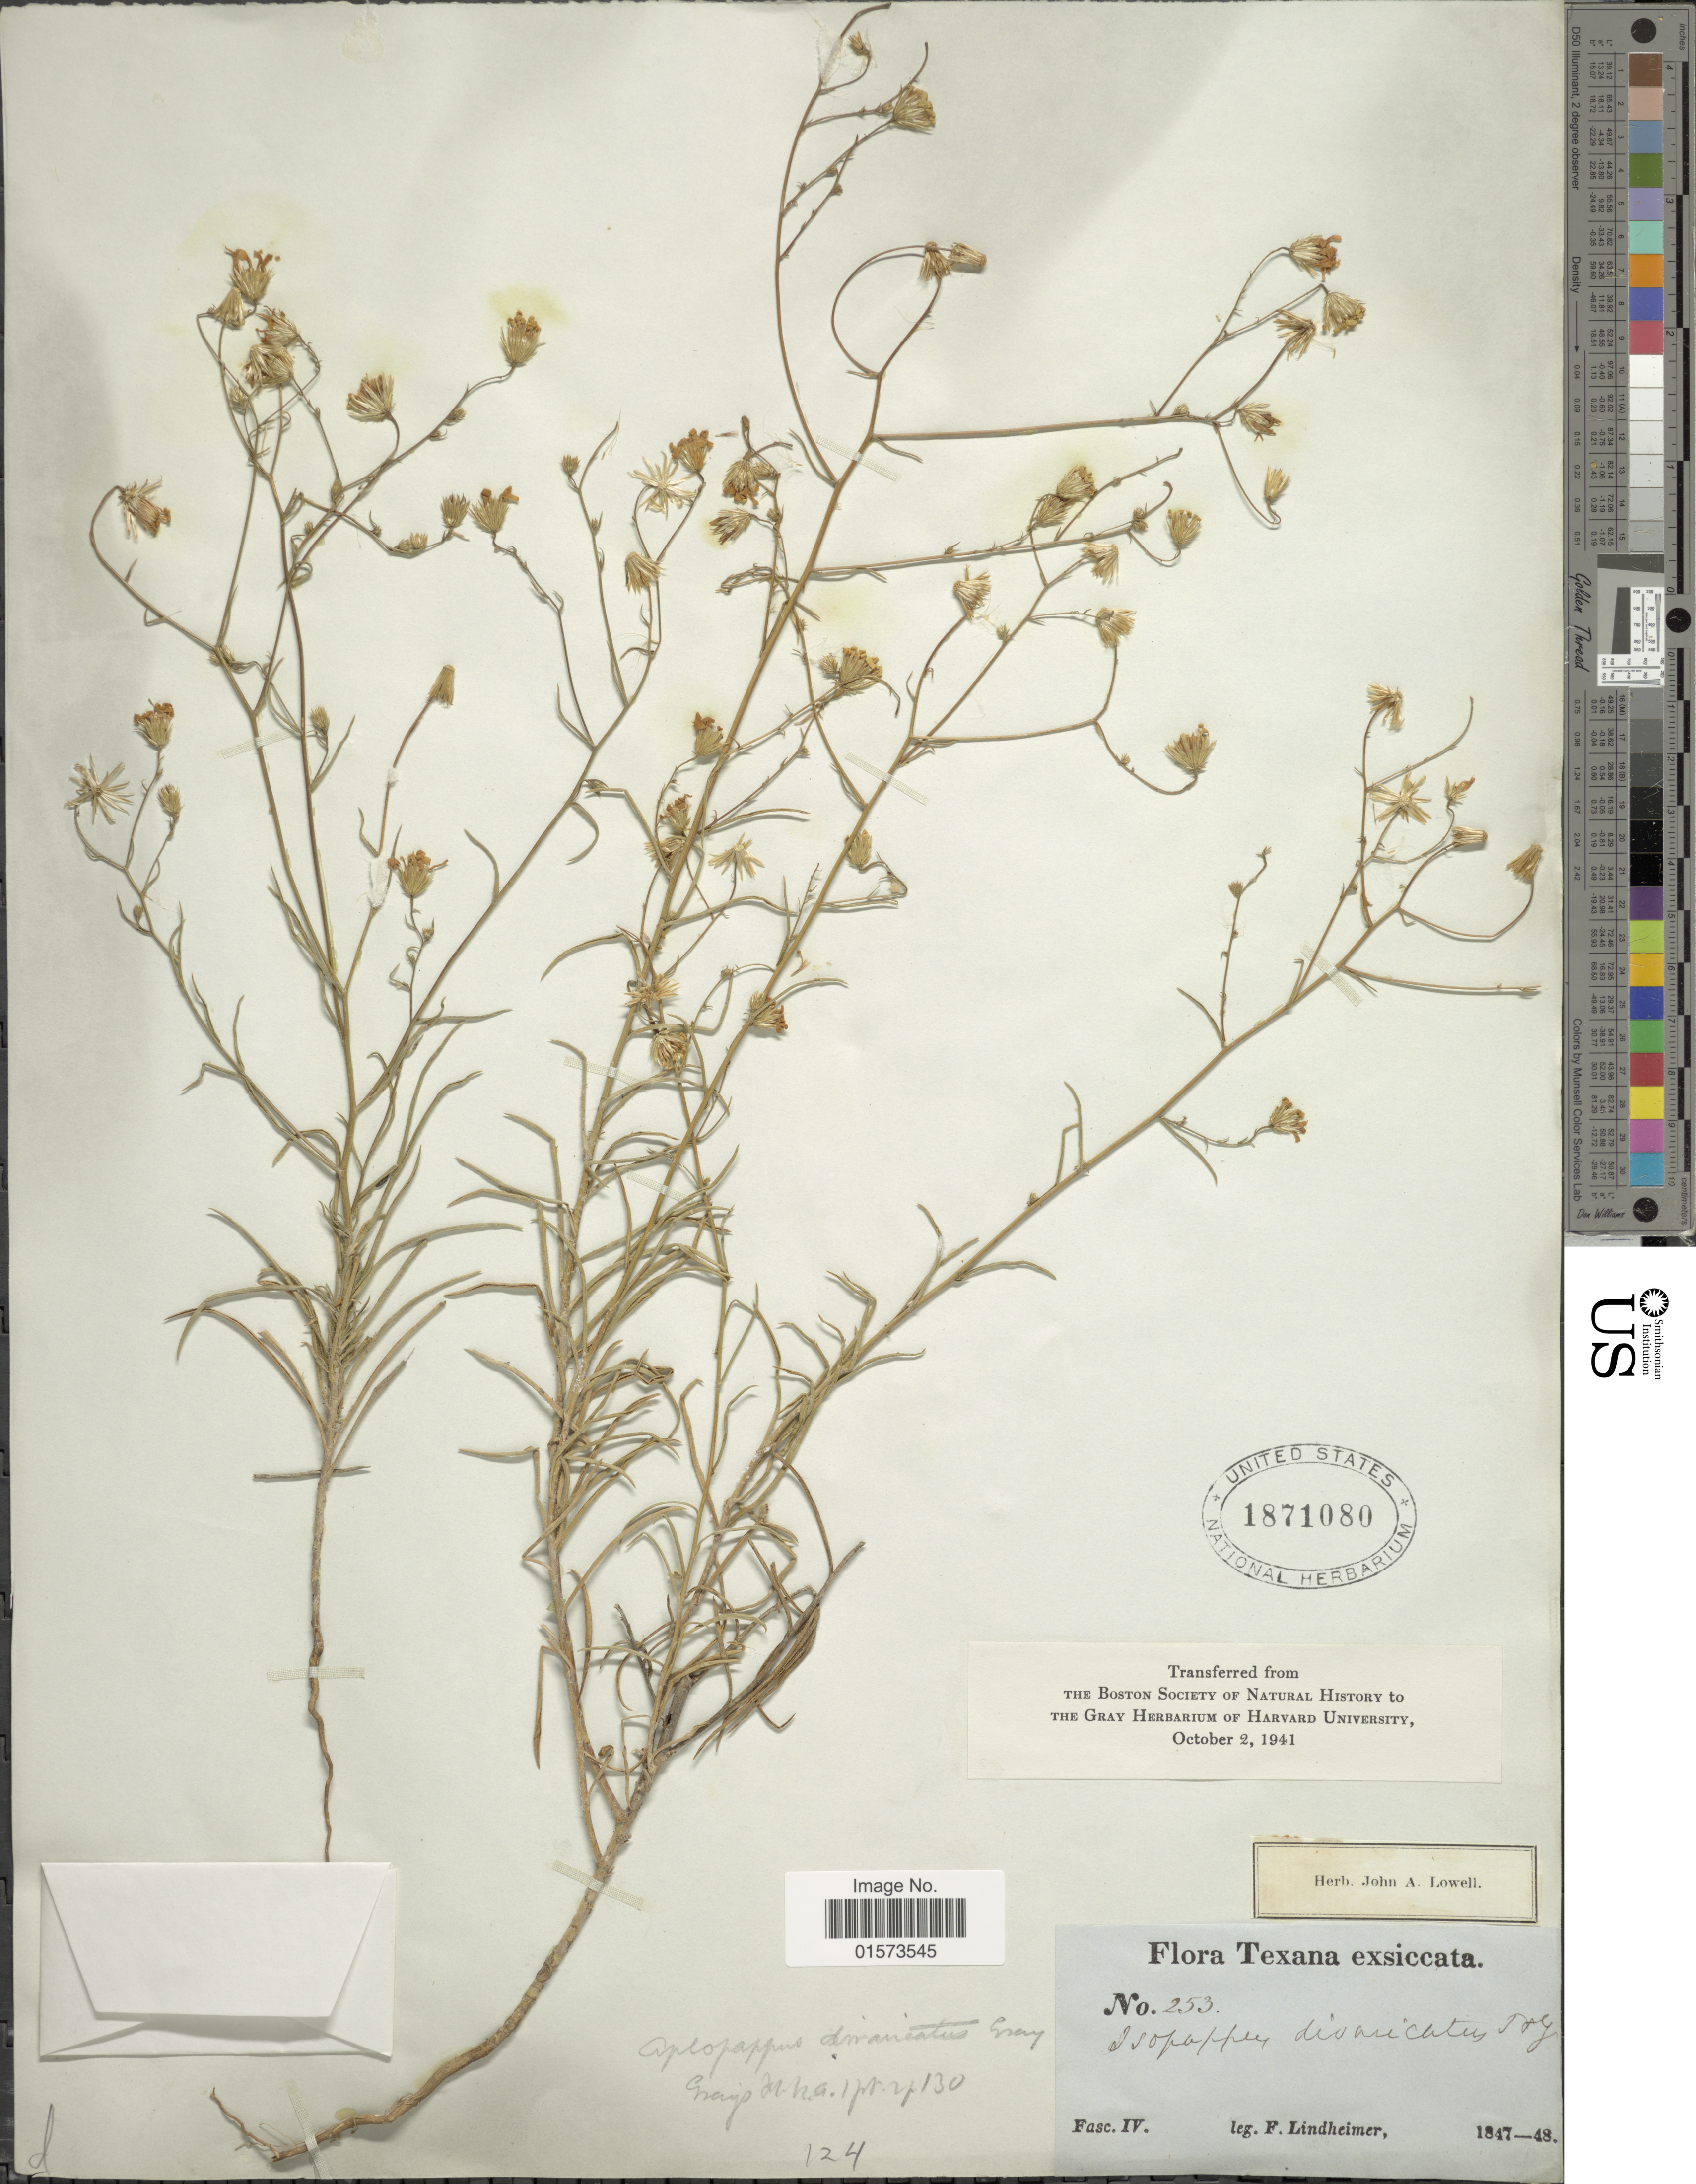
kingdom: Plantae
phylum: Tracheophyta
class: Magnoliopsida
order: Asterales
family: Asteraceae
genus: Croptilon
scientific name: Croptilon divaricatum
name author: (Nutt.) Raf.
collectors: F. Lindheimer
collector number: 253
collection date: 1847/1848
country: United States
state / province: Texas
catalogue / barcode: US 1871080